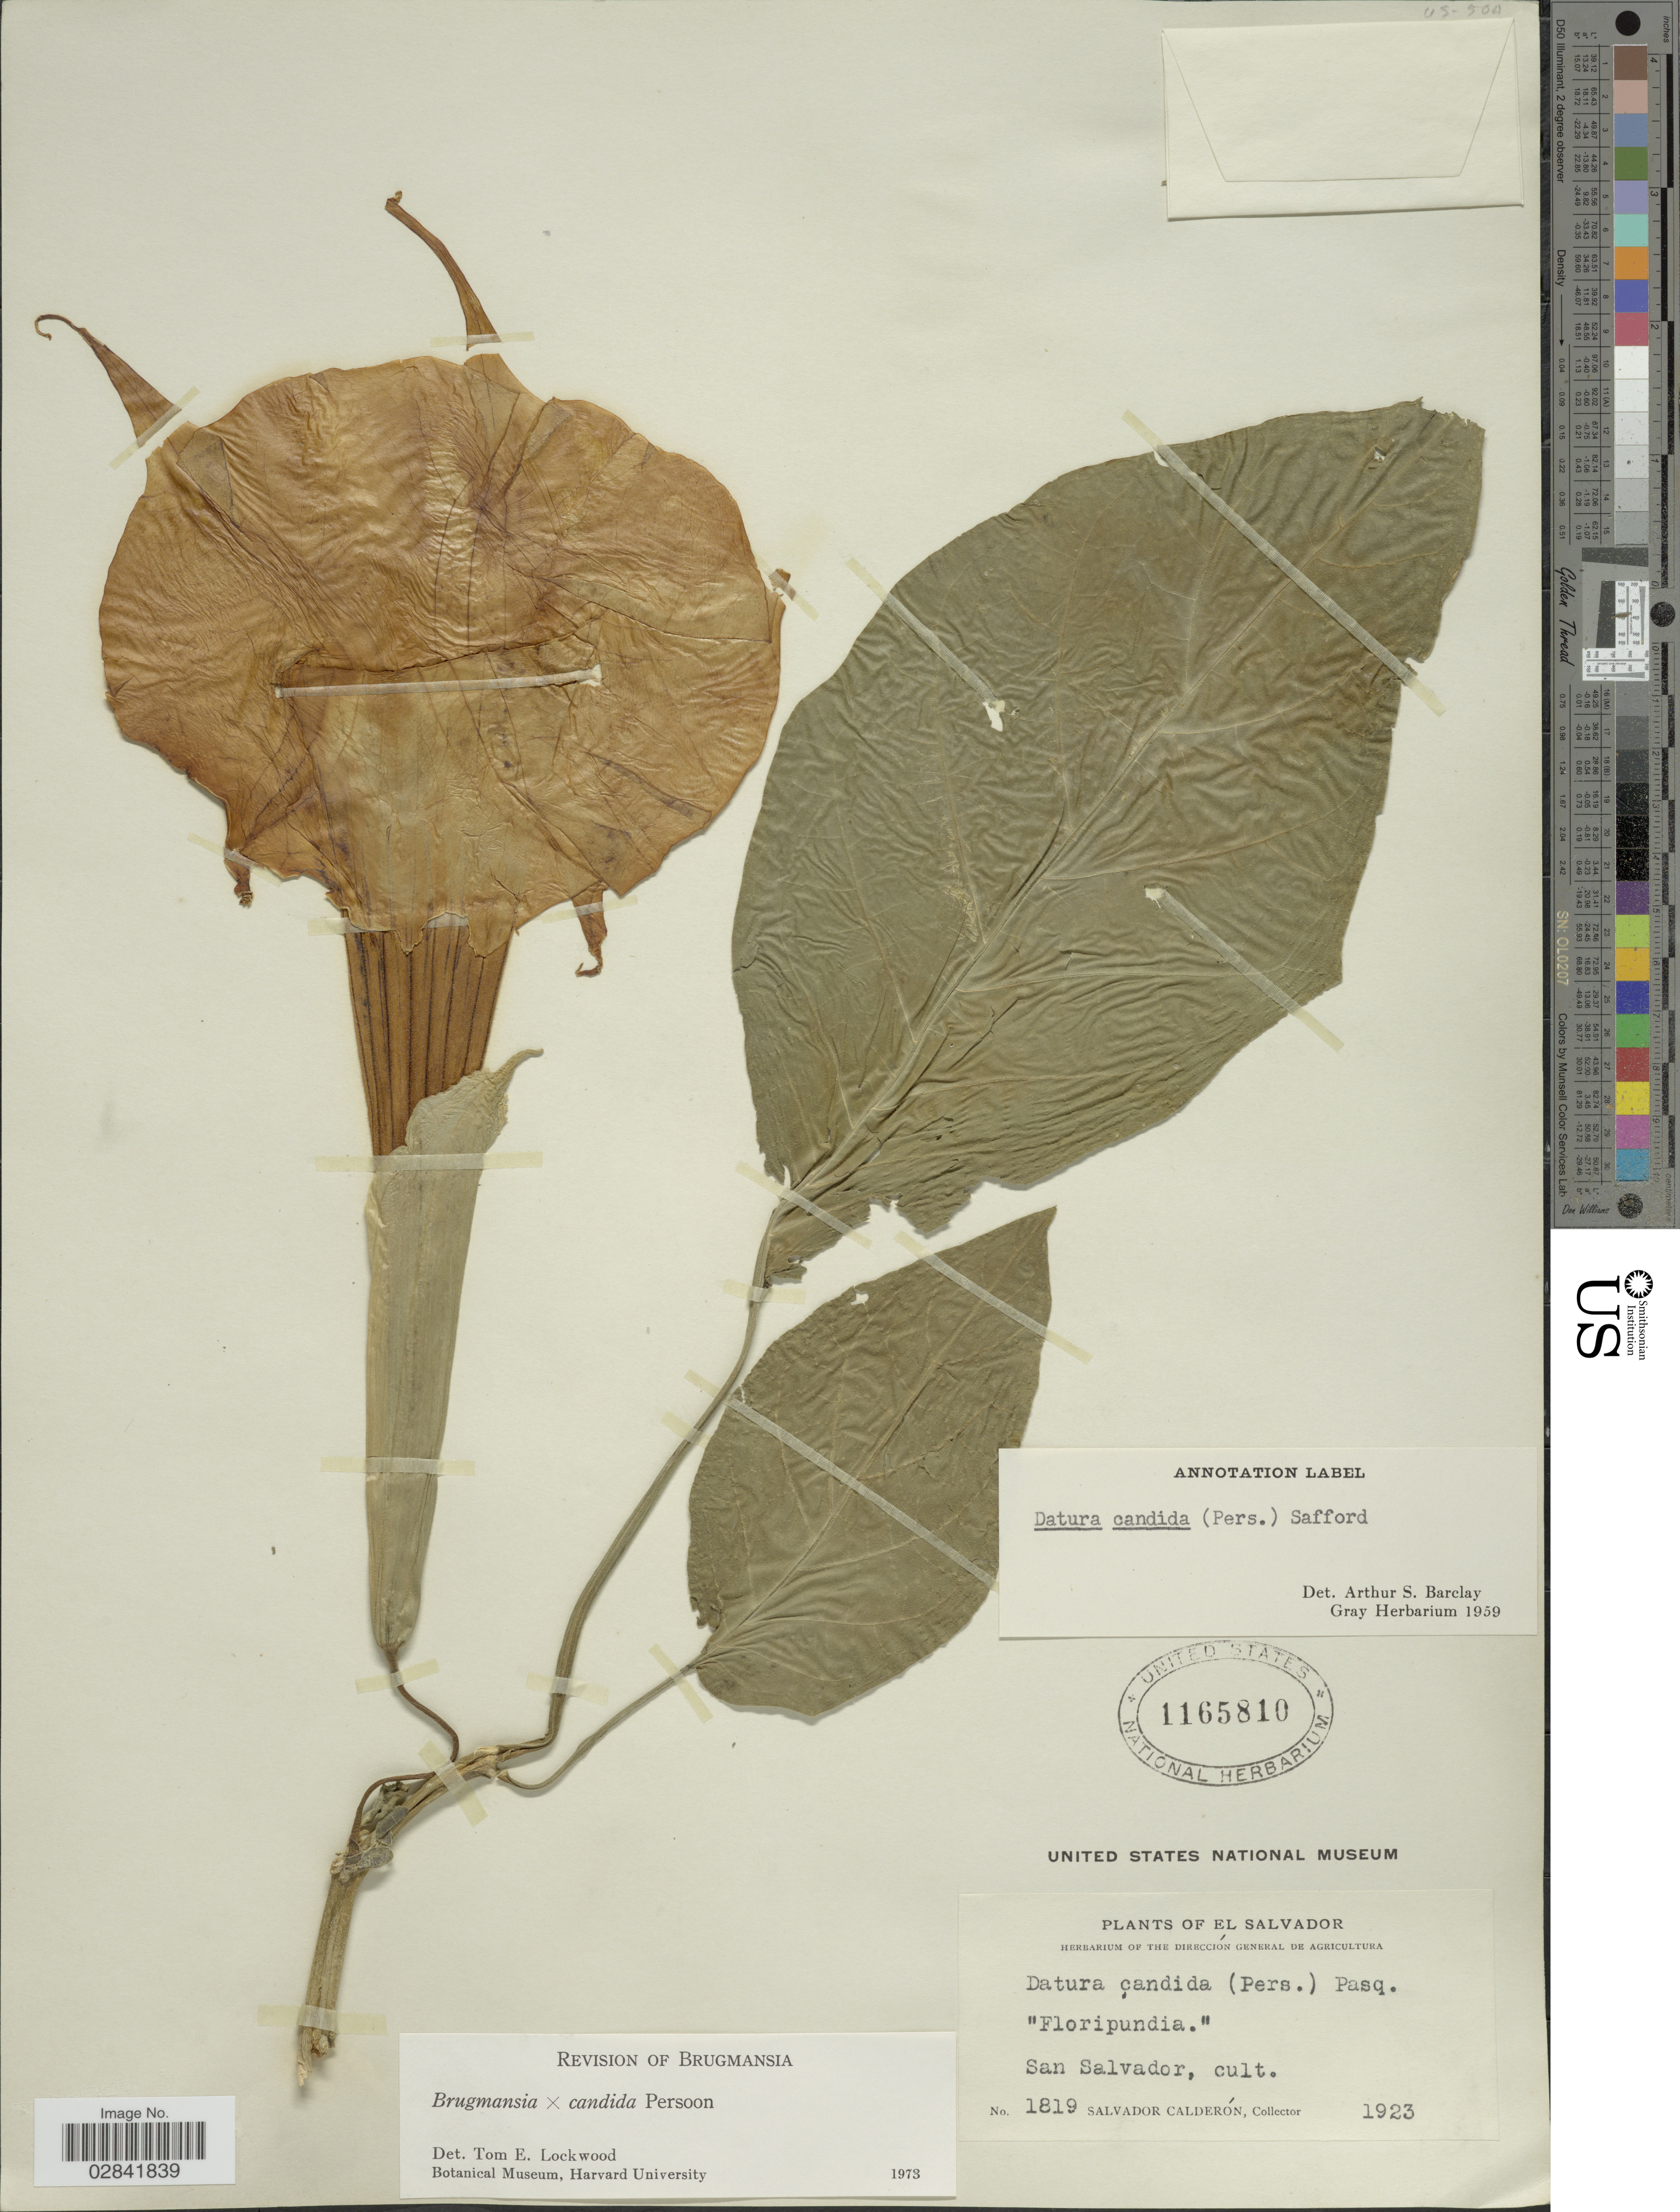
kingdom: Plantae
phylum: Tracheophyta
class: Magnoliopsida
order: Solanales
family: Solanaceae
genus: Brugmansia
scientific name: Brugmansia x candida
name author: Pers.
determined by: Lockwood, T. E.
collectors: S. Calderón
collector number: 1819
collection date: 1923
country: El Salvador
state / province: San Salvador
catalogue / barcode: US 1165810